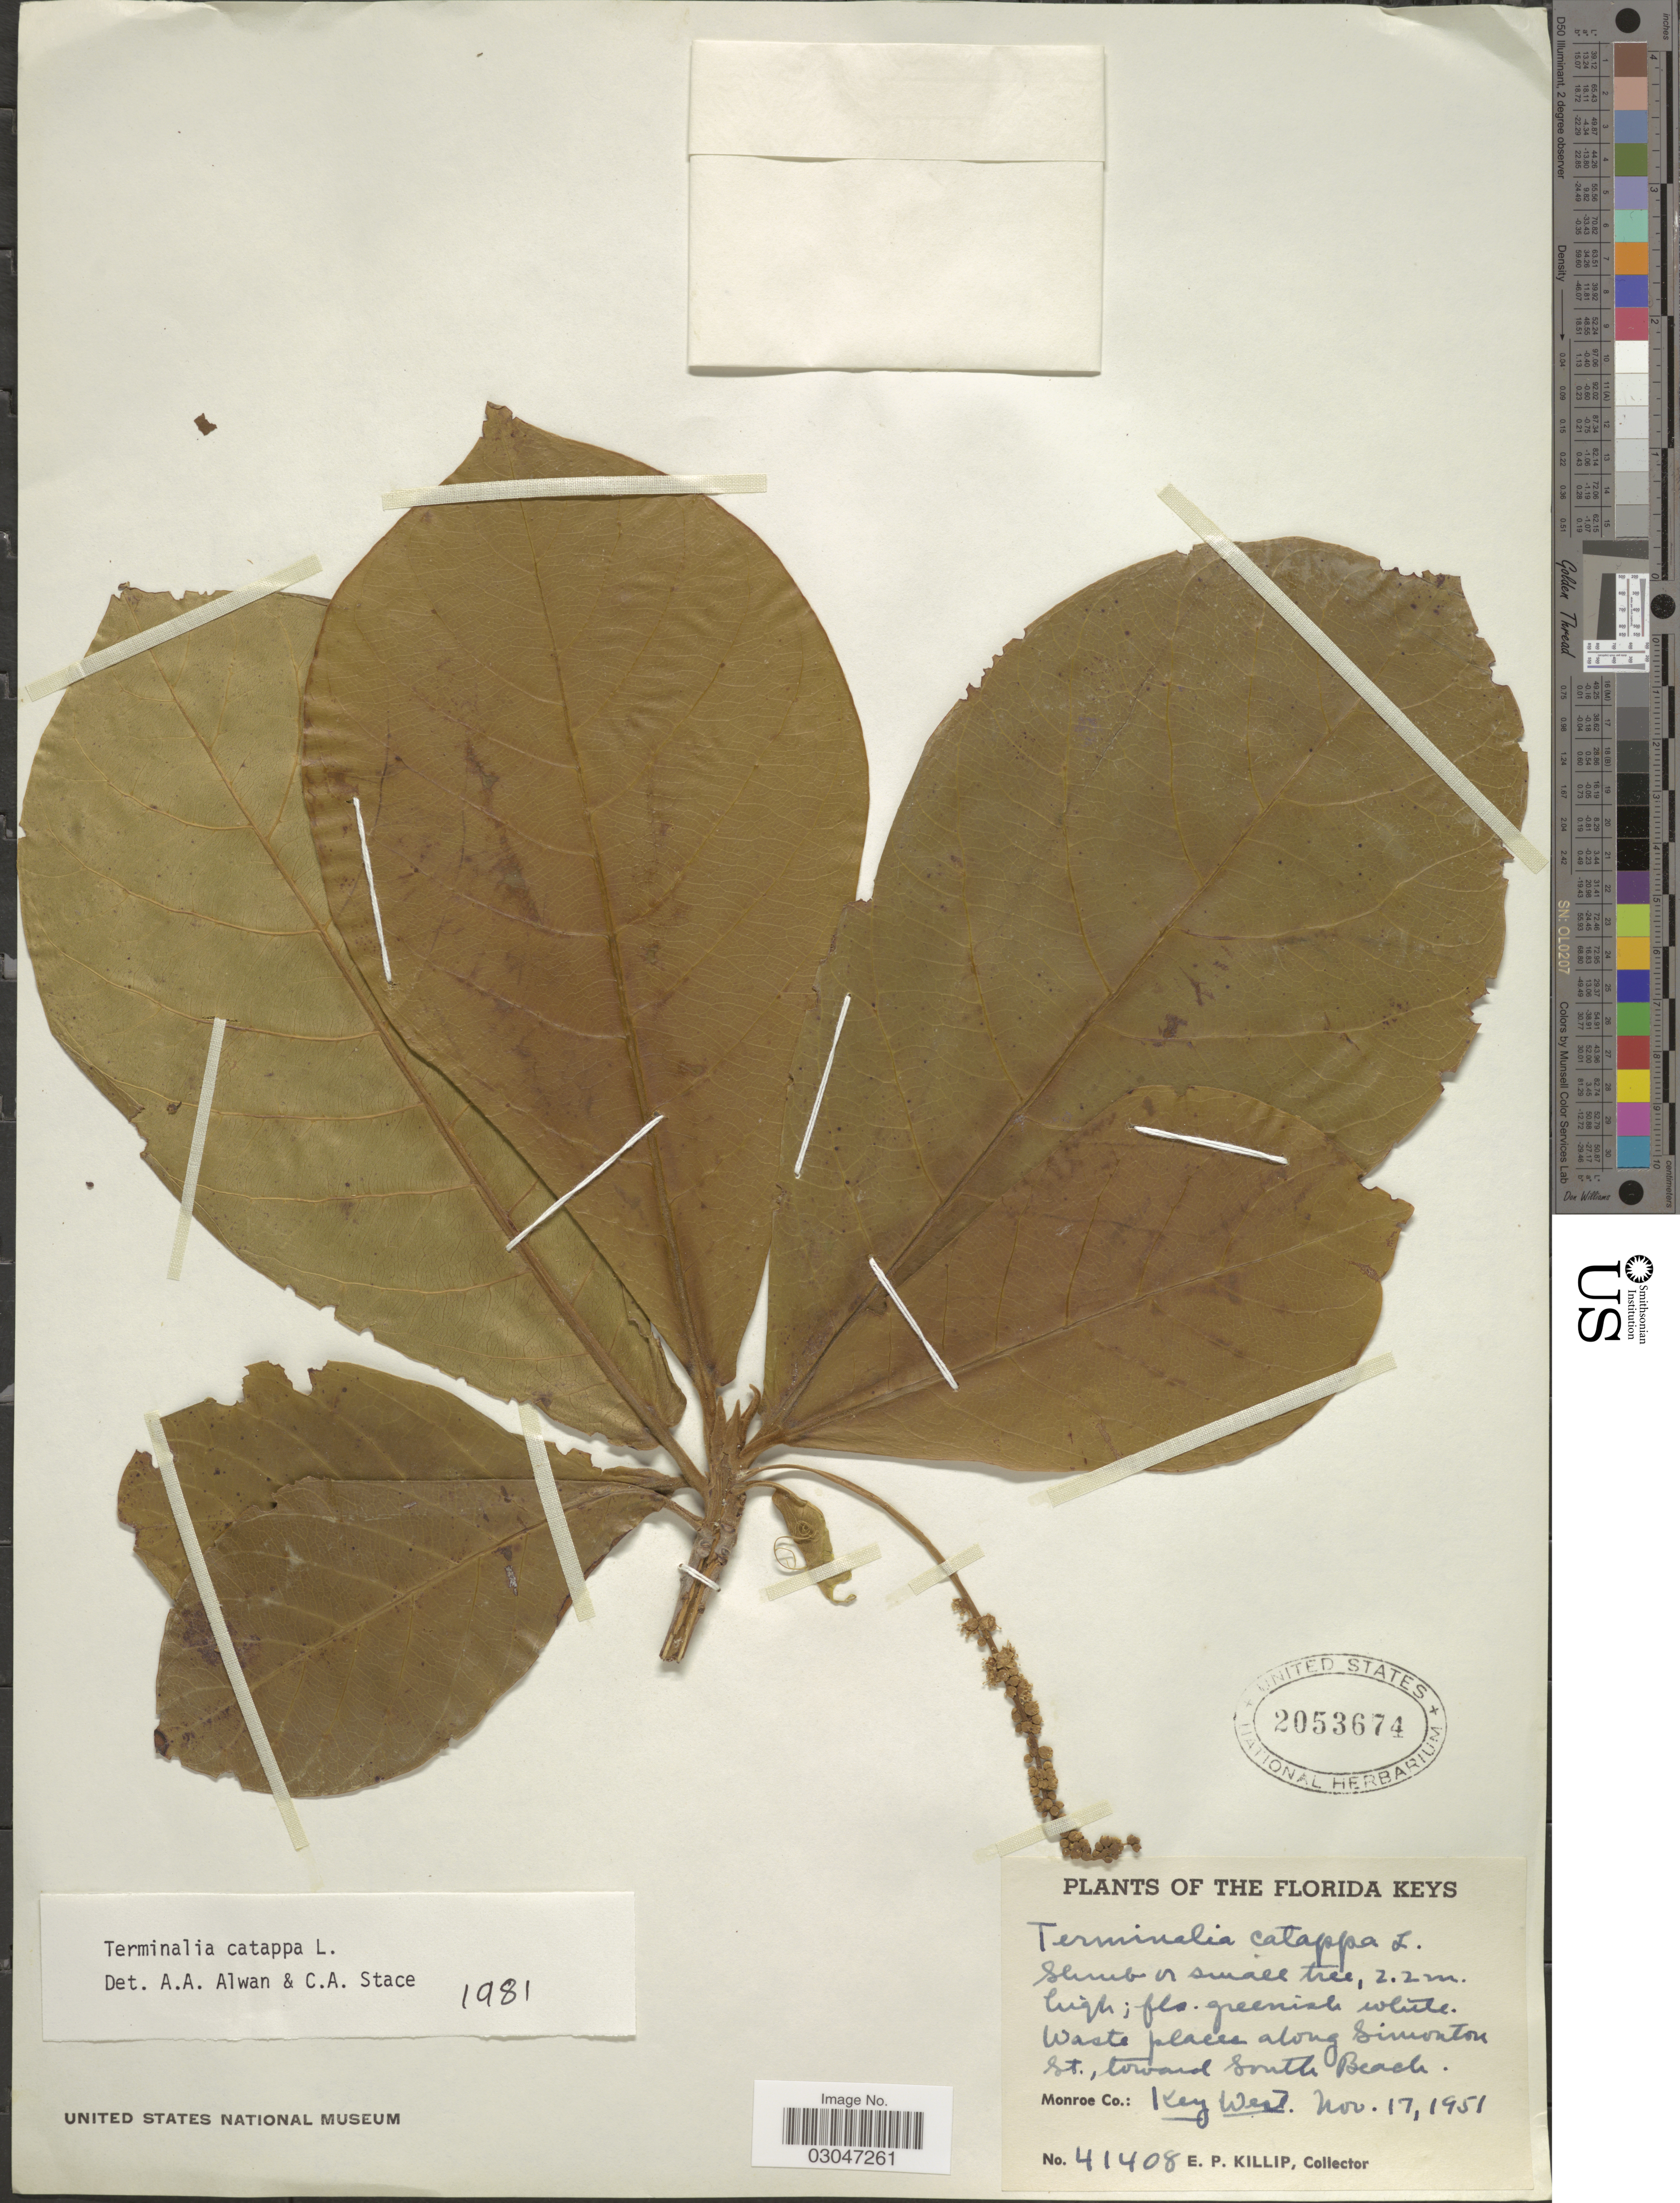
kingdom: Plantae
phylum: Tracheophyta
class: Magnoliopsida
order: Myrtales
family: Combretaceae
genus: Terminalia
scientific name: Terminalia catappa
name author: L.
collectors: E. P. Killip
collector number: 41408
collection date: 1951-11-17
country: United States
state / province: Florida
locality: The Florida Keys. Waste places along Simonton St., Loward South Beach. Monroe Co.: Key West.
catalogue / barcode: US 2053674